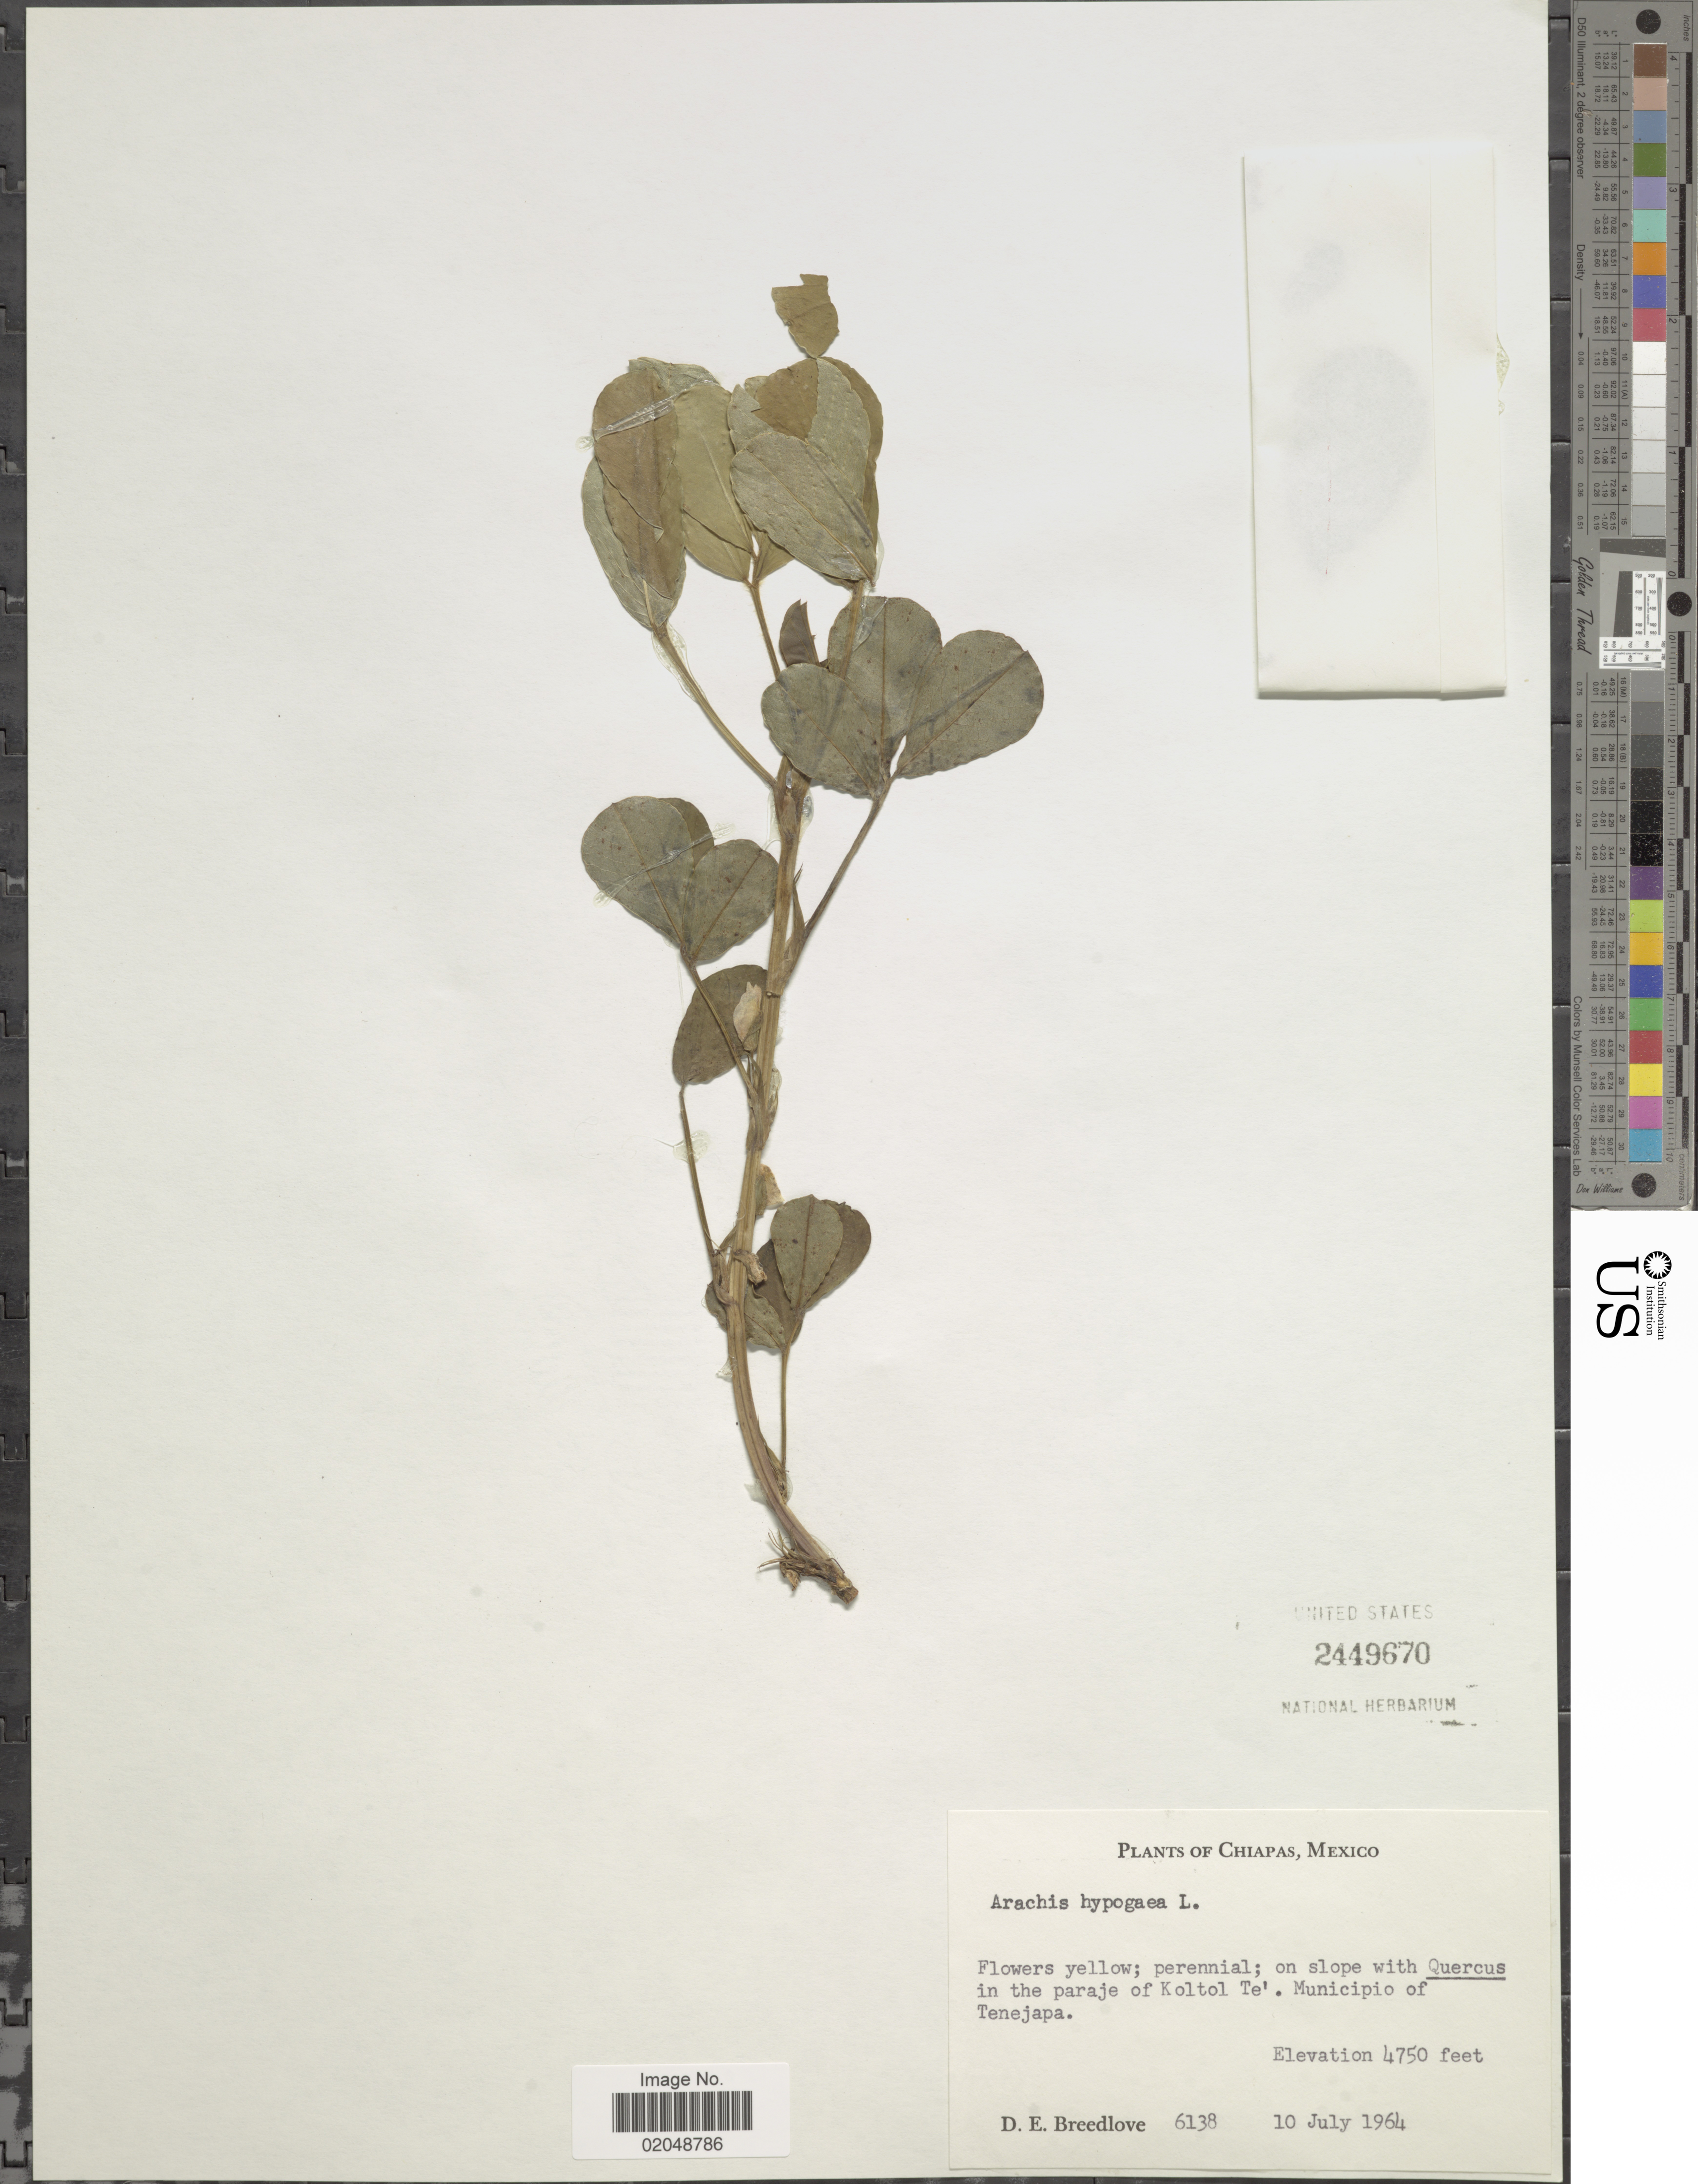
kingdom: Plantae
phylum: Tracheophyta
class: Magnoliopsida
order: Fabales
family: Fabaceae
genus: Arachis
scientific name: Arachis hypogaea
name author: L.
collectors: D. E. Breedlove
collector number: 6138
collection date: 1964-07-10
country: Mexico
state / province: Chiapas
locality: On slope with Quercus in the paraje of Koltol Te'. Municipio of Tenejapa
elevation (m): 1448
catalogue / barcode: US 2449670